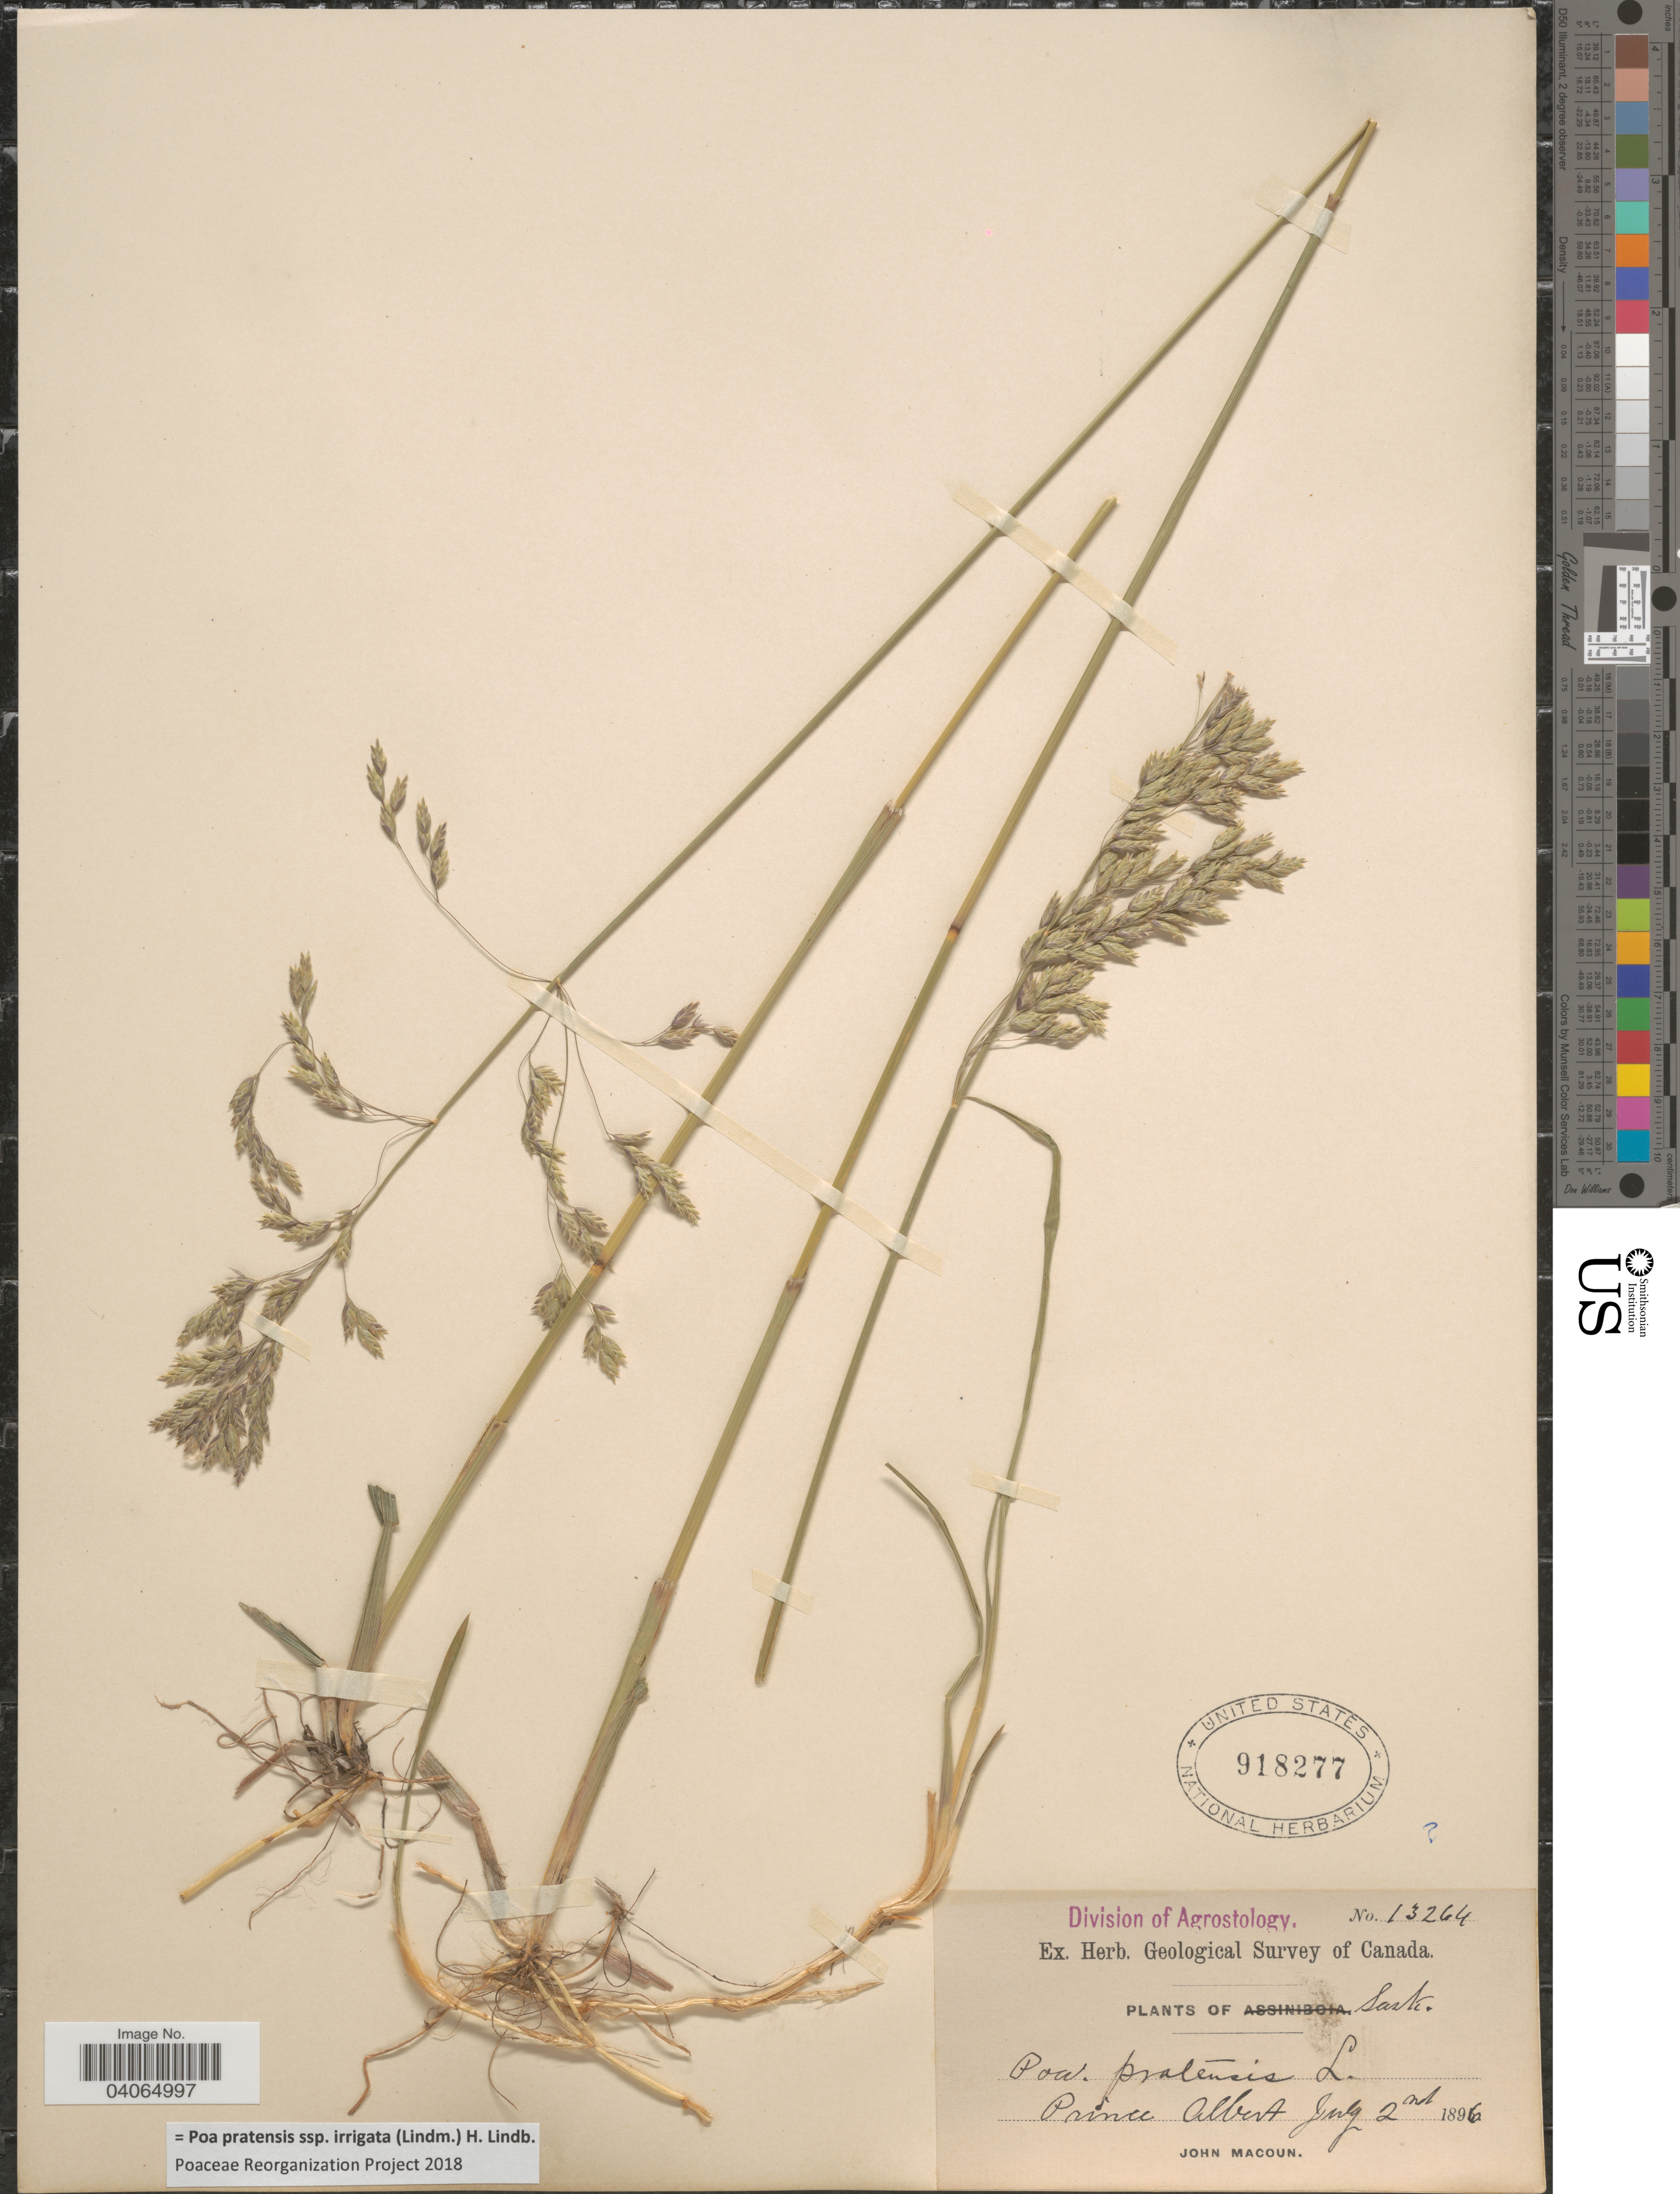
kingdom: Plantae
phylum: Tracheophyta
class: Liliopsida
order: Poales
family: Poaceae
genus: Poa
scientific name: Poa pratensis subsp. irrigata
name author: (Lindm.) H. Lindb.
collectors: J. Macoun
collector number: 13264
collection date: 1896-07-02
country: Canada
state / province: Saskatchewan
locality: Herb. Geological Survey of Canada. Prince Albert.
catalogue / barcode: US 918277